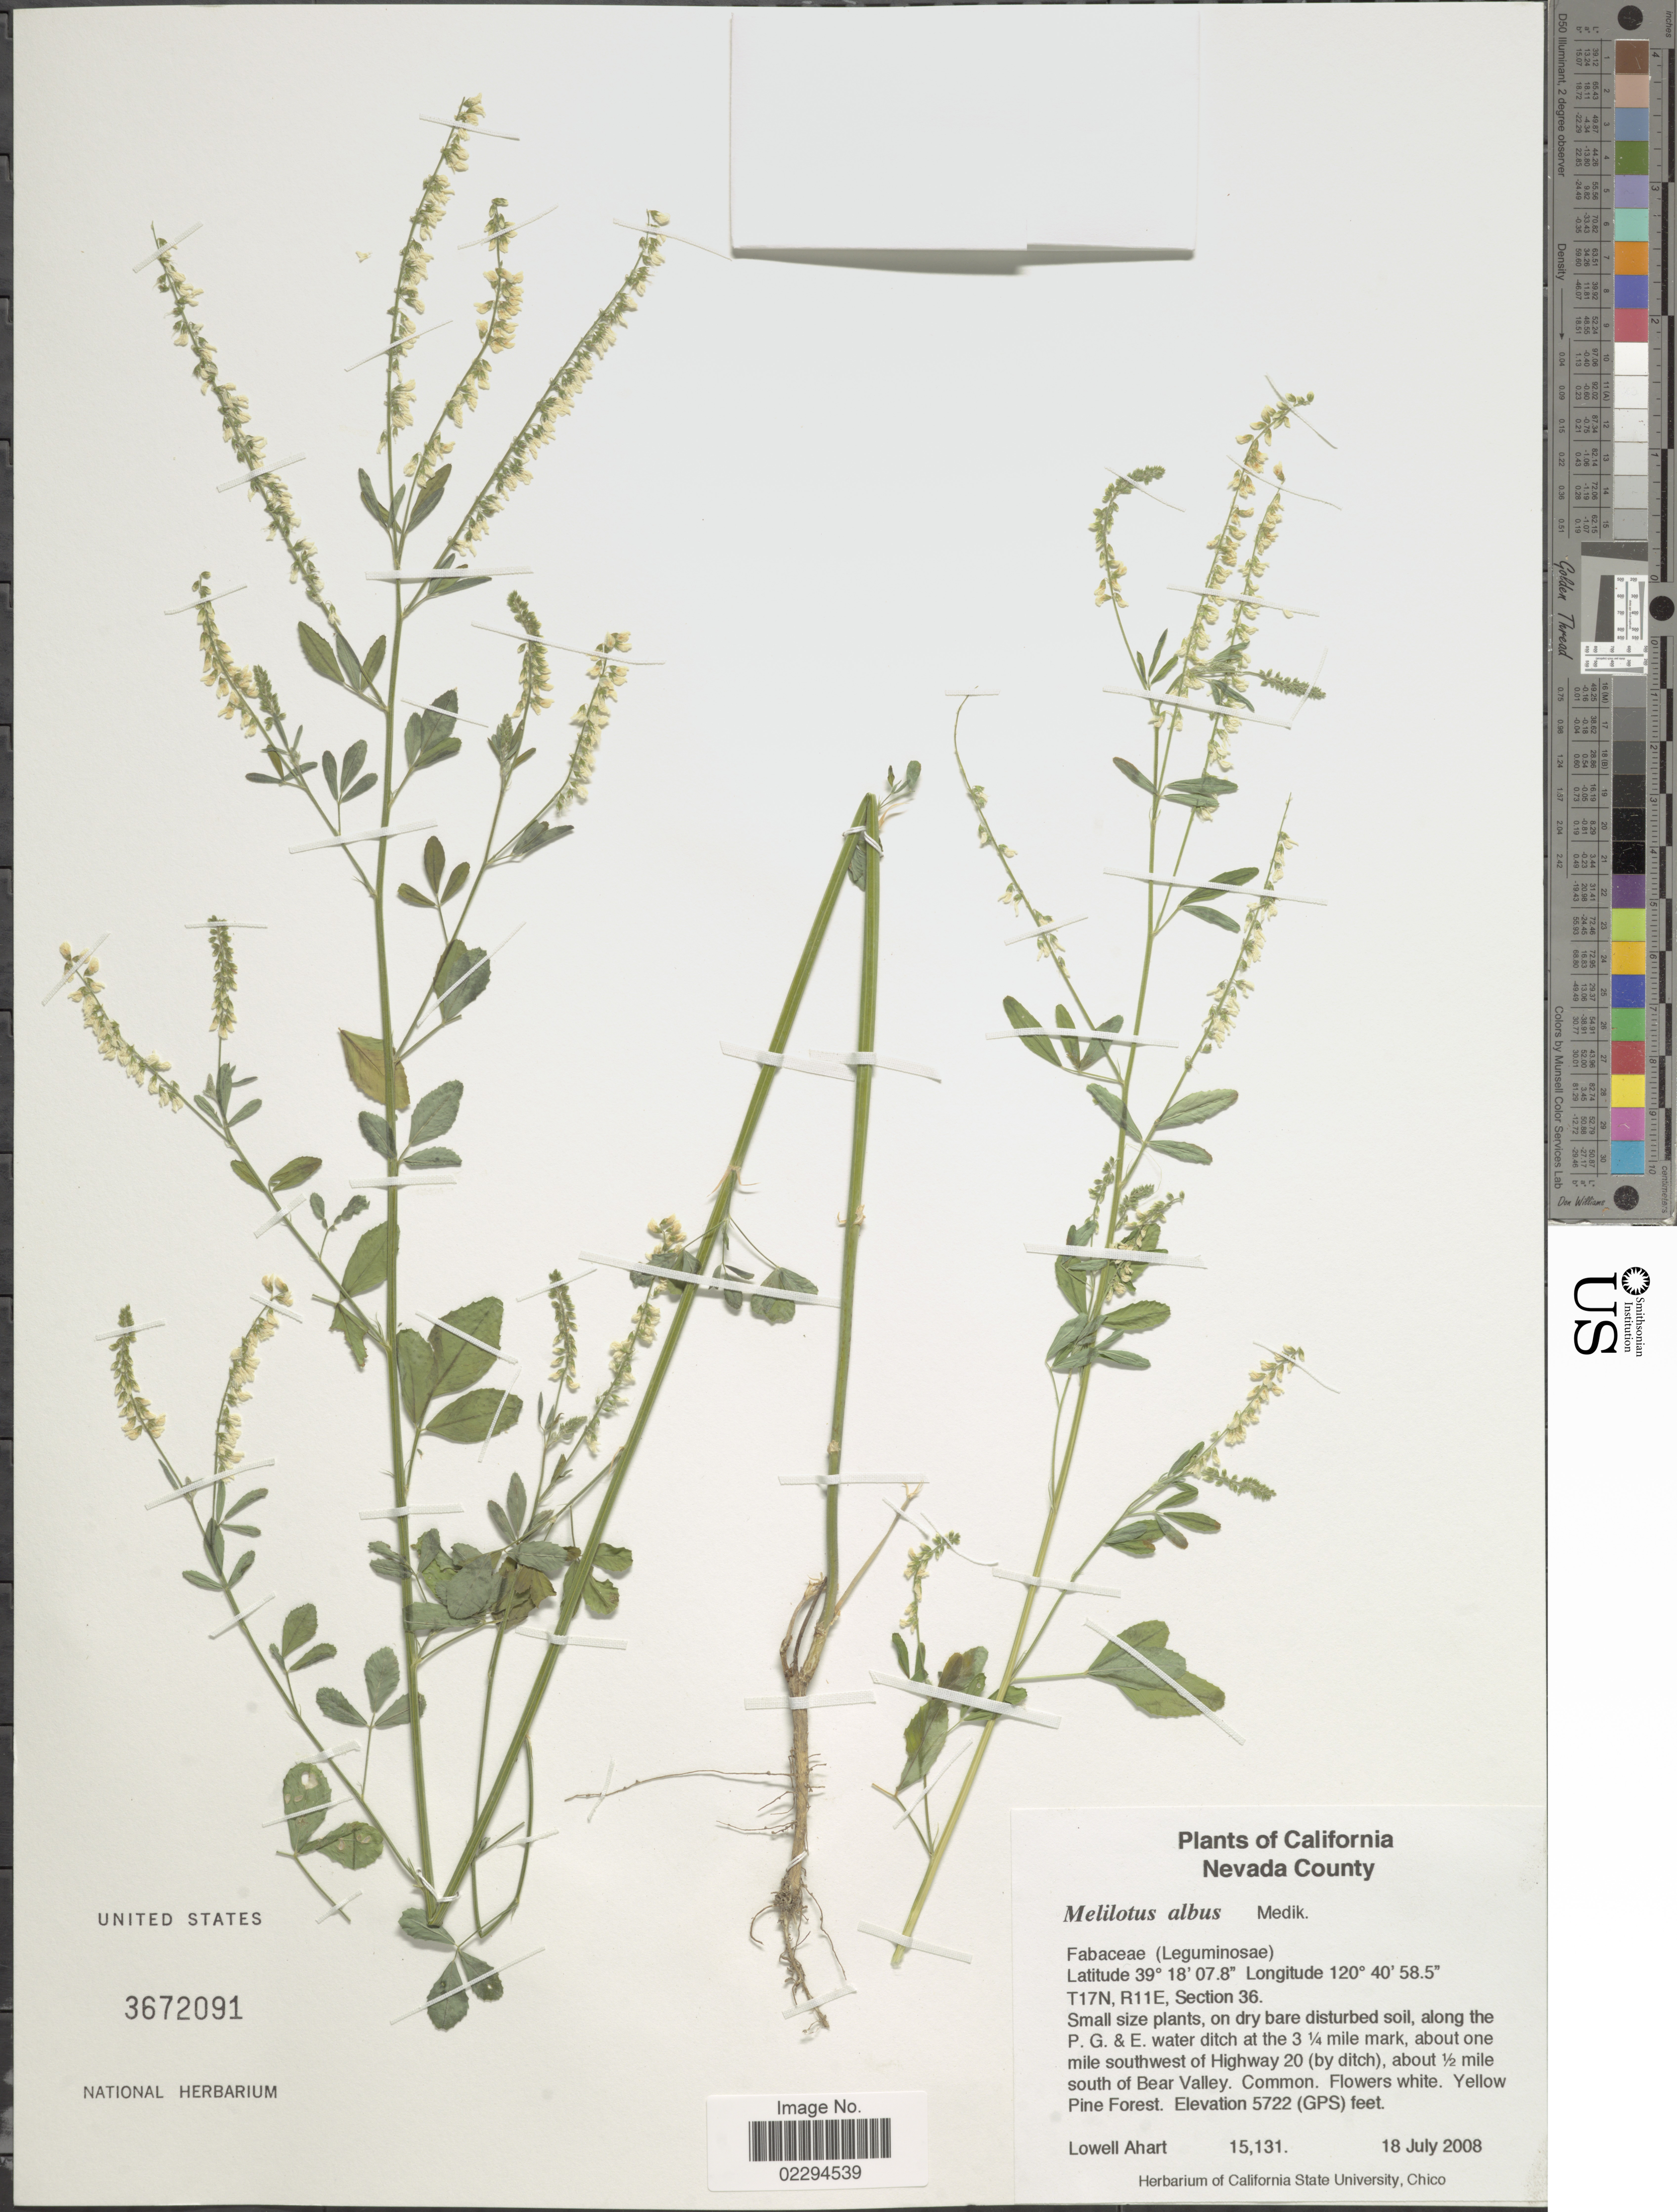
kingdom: Plantae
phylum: Tracheophyta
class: Magnoliopsida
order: Fabales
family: Fabaceae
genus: Melilotus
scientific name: Melilotus albus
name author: Medik.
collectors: L. Ahart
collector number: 15131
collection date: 2008-07-18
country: United States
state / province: California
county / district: Nevada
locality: Nevada County. Along the P. G. & E. water ditch at the 3¼ mile mark, about one mile southwest of Highway 20 (by ditch), about ½ mile south of Bear Valley. T17N, R11E, Section 36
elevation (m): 1744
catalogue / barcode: US 3672091